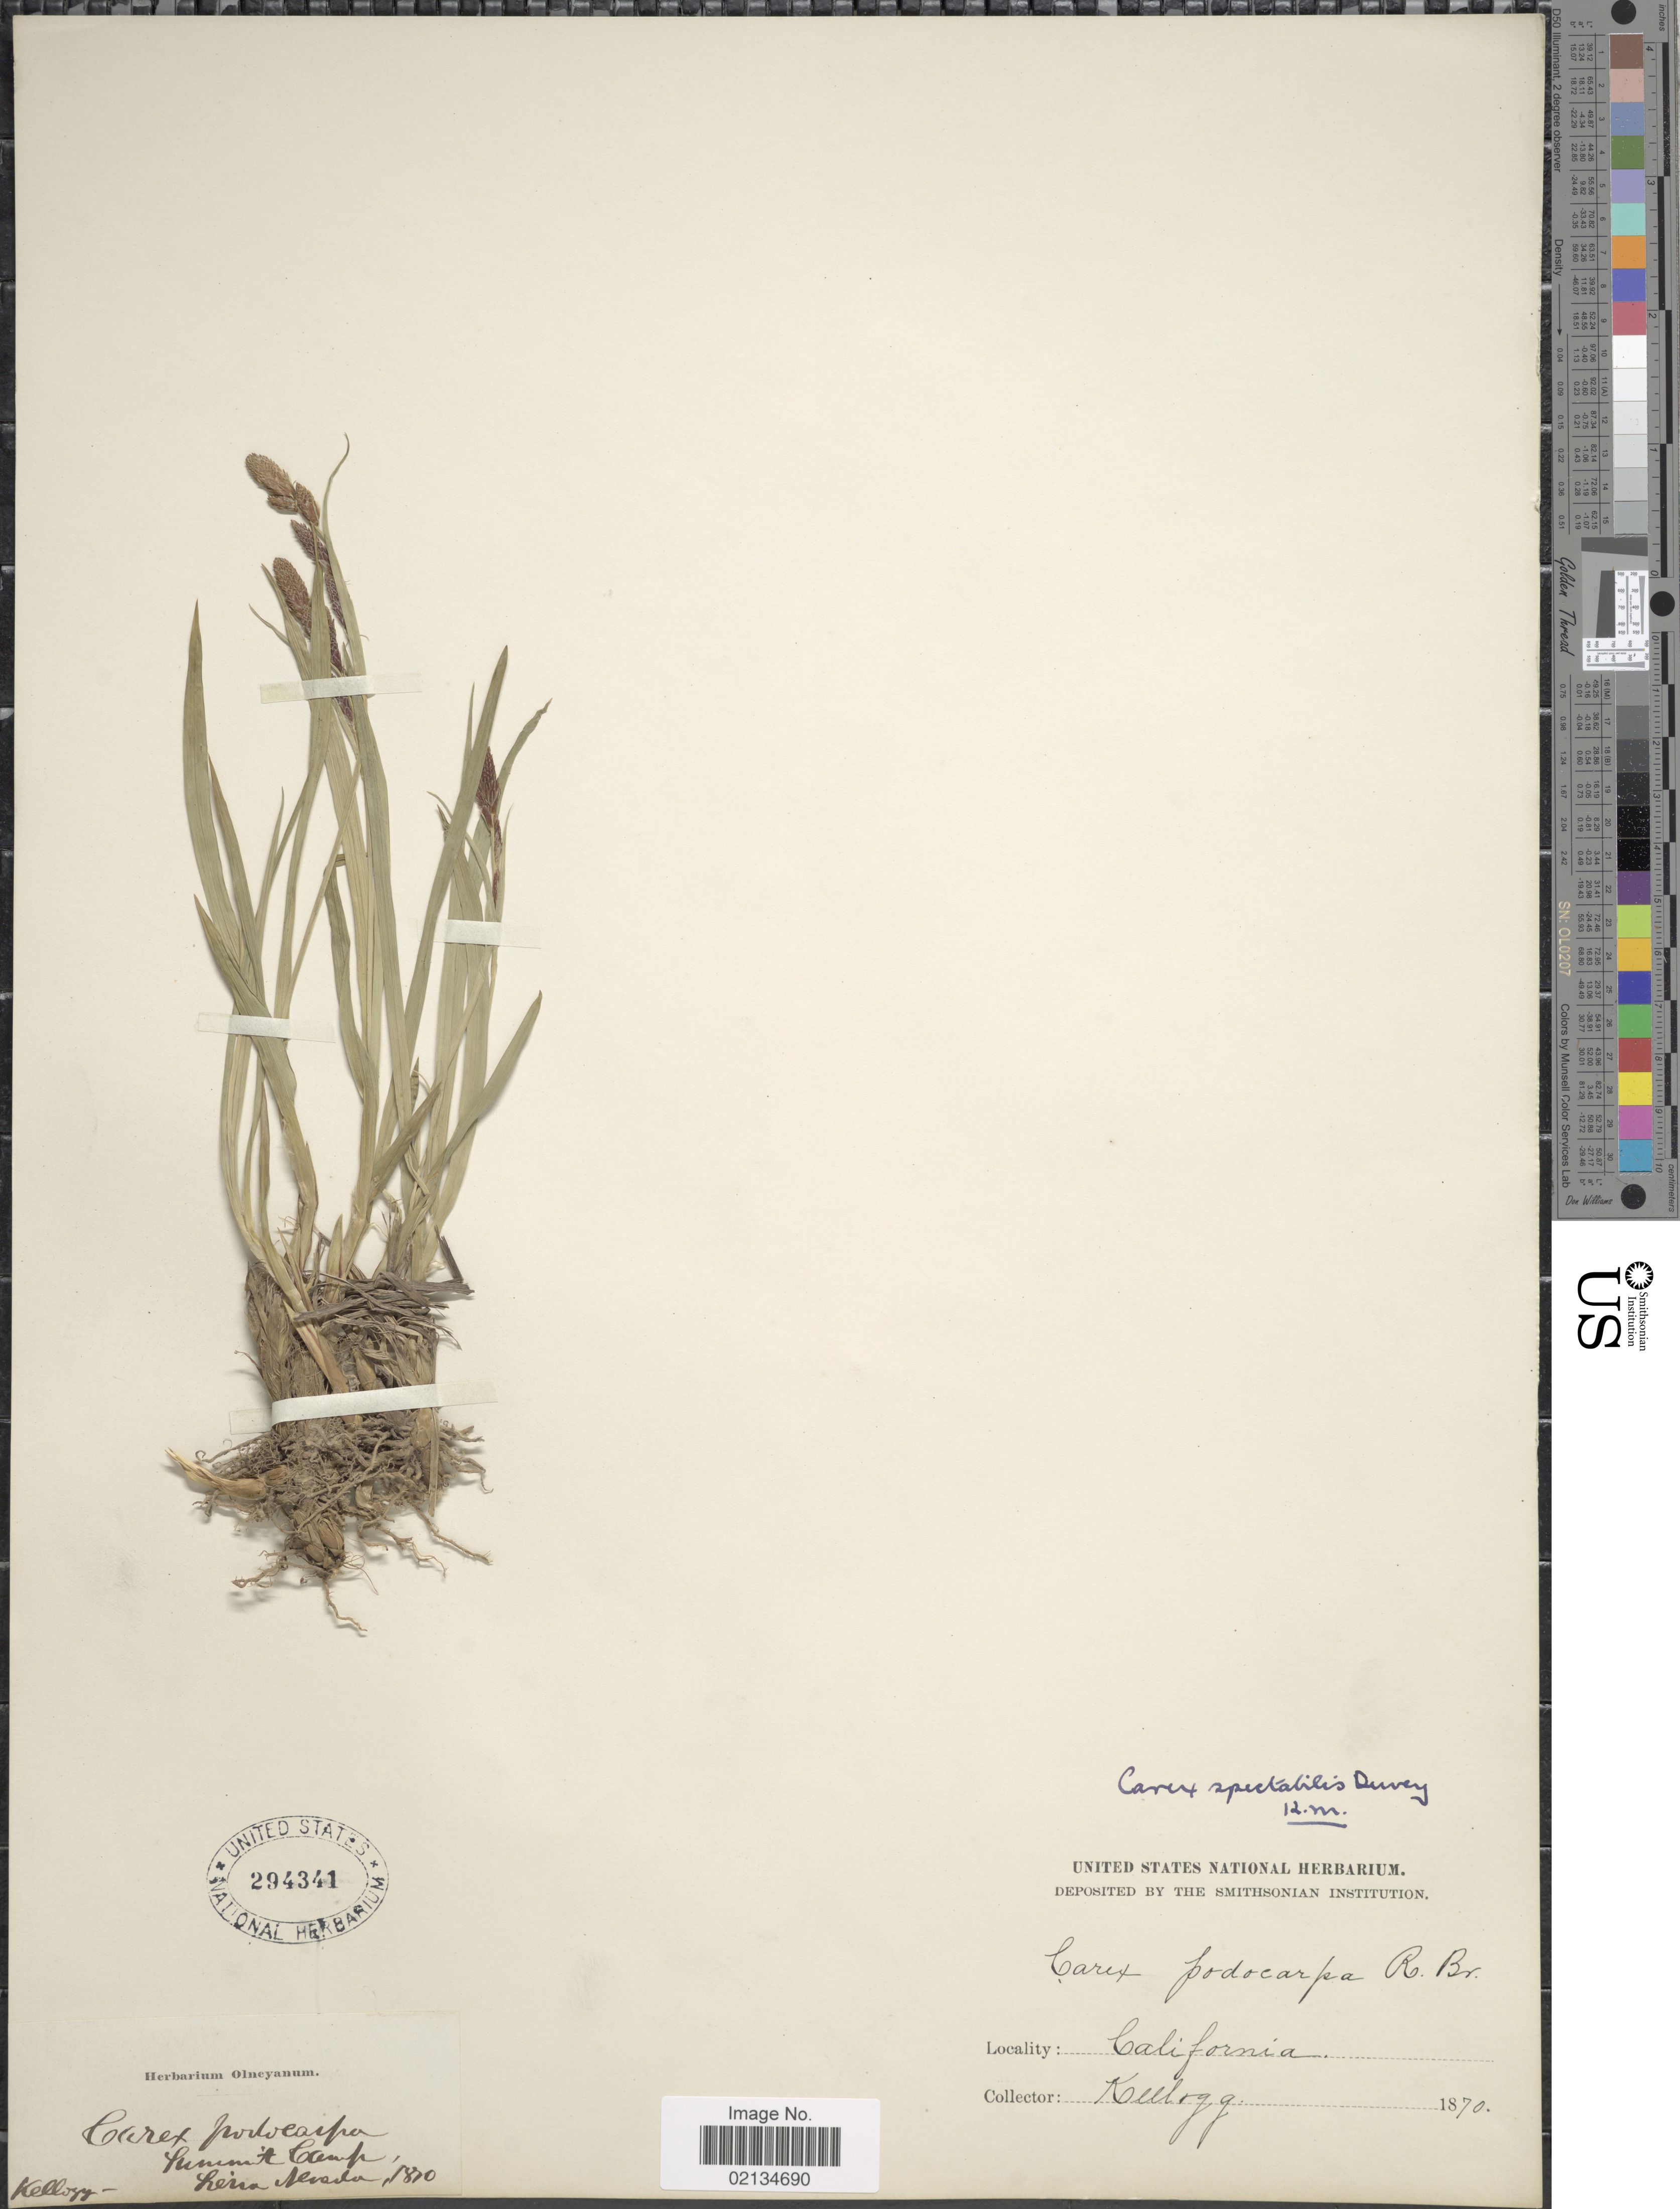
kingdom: Plantae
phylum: Tracheophyta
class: Liliopsida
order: Poales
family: Cyperaceae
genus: Carex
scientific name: Carex spectabilis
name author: Dewey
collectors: -- Kellogg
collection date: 1870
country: United States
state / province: California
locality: Summit Camp, Sierra Nevada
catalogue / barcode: US 294341